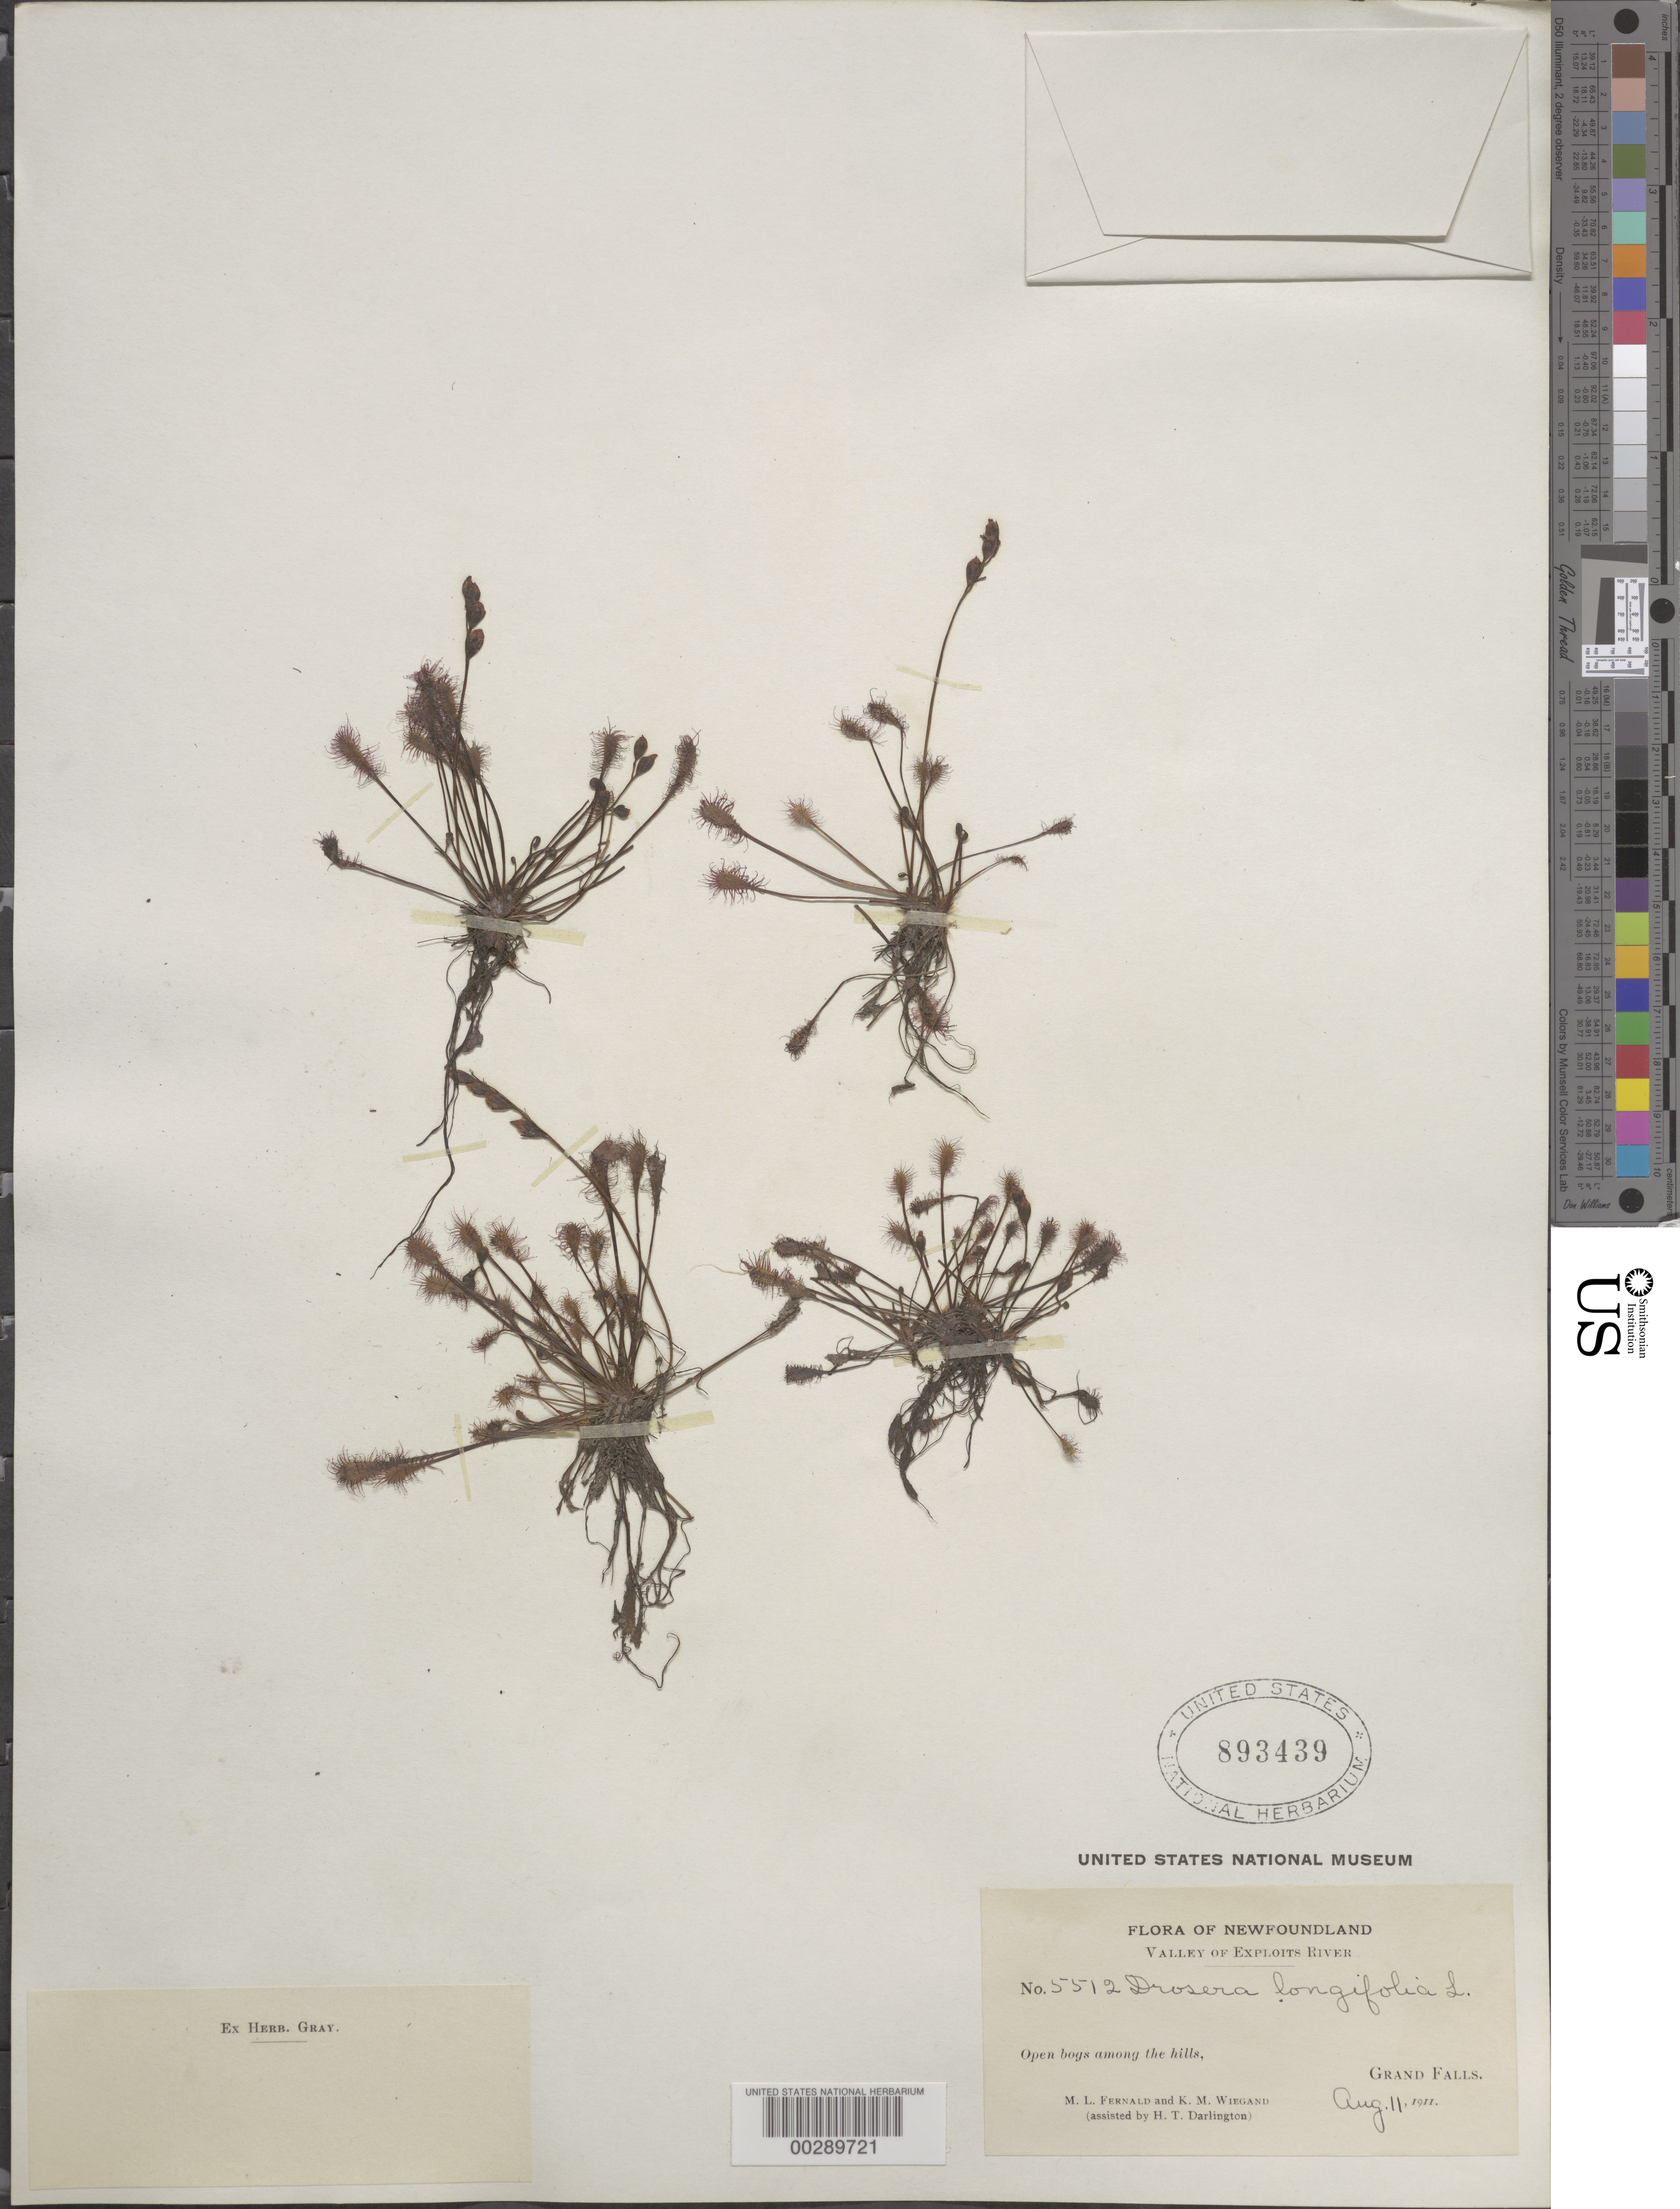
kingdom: Plantae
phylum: Tracheophyta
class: Magnoliopsida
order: Caryophyllales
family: Droseraceae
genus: Drosera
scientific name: Drosera intermedia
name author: Hayne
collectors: M. L. Fernald, K. M. Wiegand & H. Darlington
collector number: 5512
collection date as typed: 11 Aug 1911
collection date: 1911-08-11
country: Canada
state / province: Newfoundland and Labrador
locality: Valley of exploits river, grand falls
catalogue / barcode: US 893439